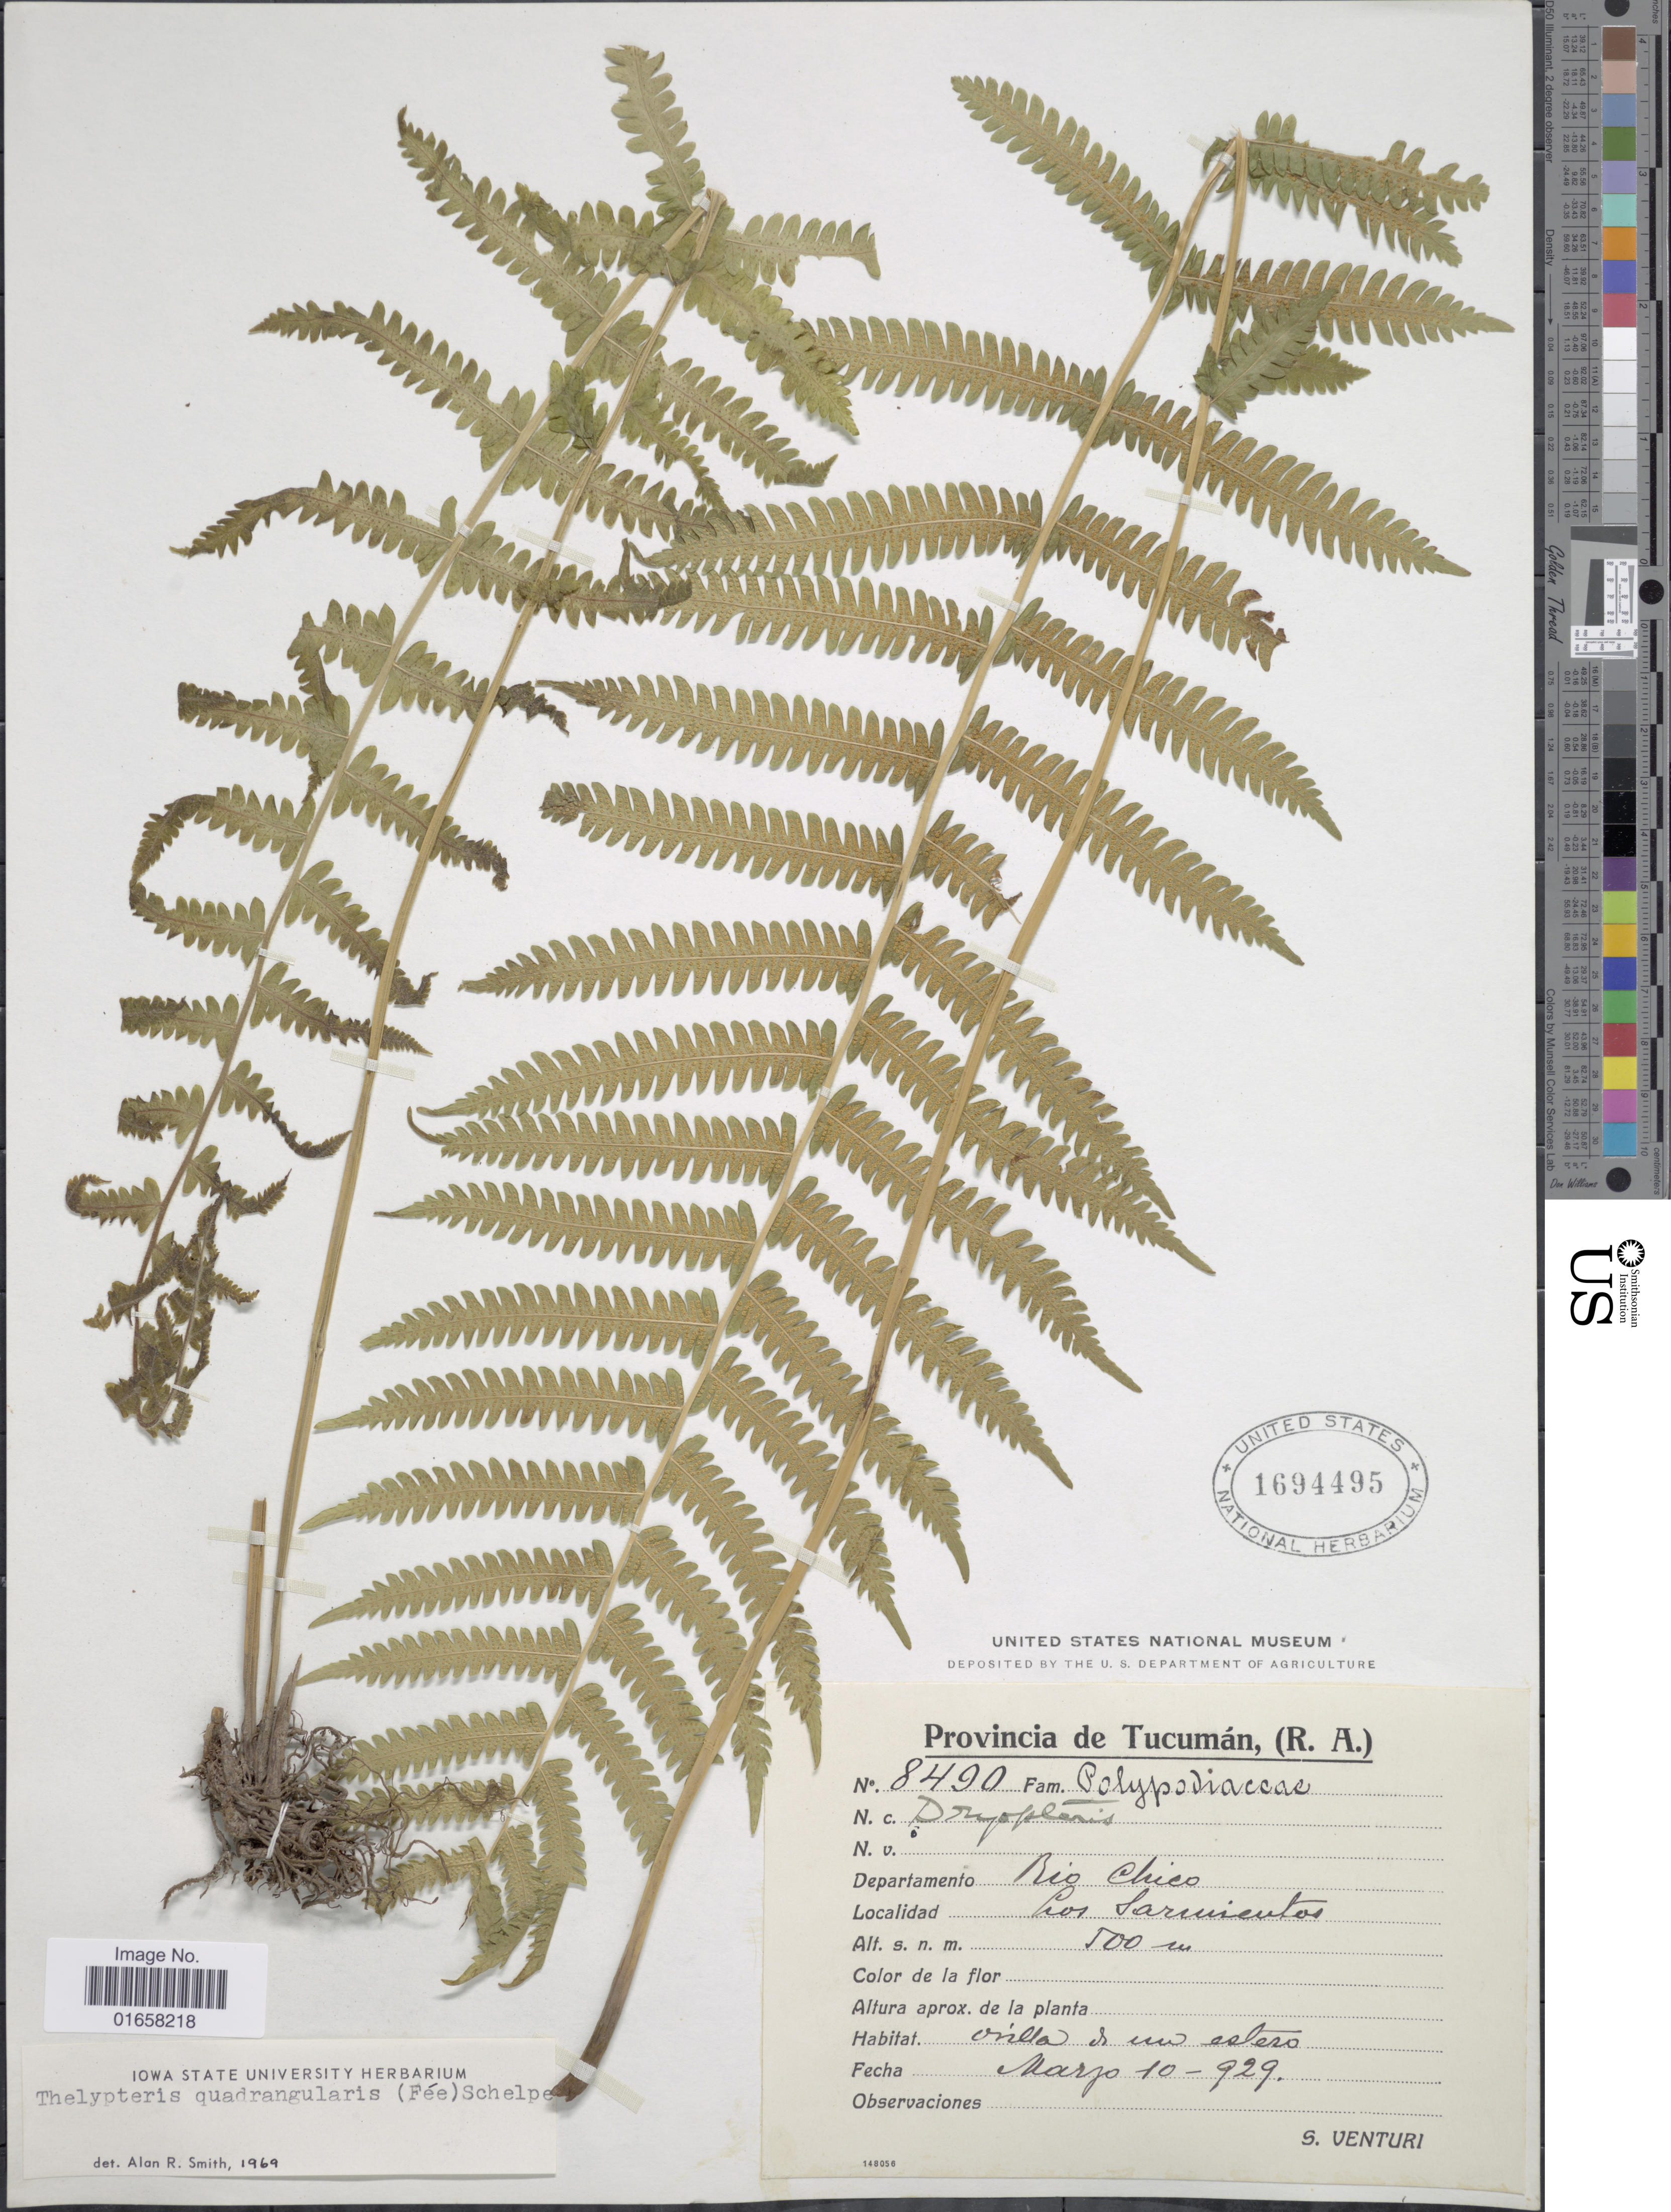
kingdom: Plantae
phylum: Tracheophyta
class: Polypodiopsida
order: Polypodiales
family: Thelypteridaceae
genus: Christella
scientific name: Christella hispidula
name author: (Decne.) Holttum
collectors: S. Venturi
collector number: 8490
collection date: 1929-03-10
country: Argentina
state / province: Tucumán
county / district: Rio Chico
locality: Los Sarmientos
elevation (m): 500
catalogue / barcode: US 1694495